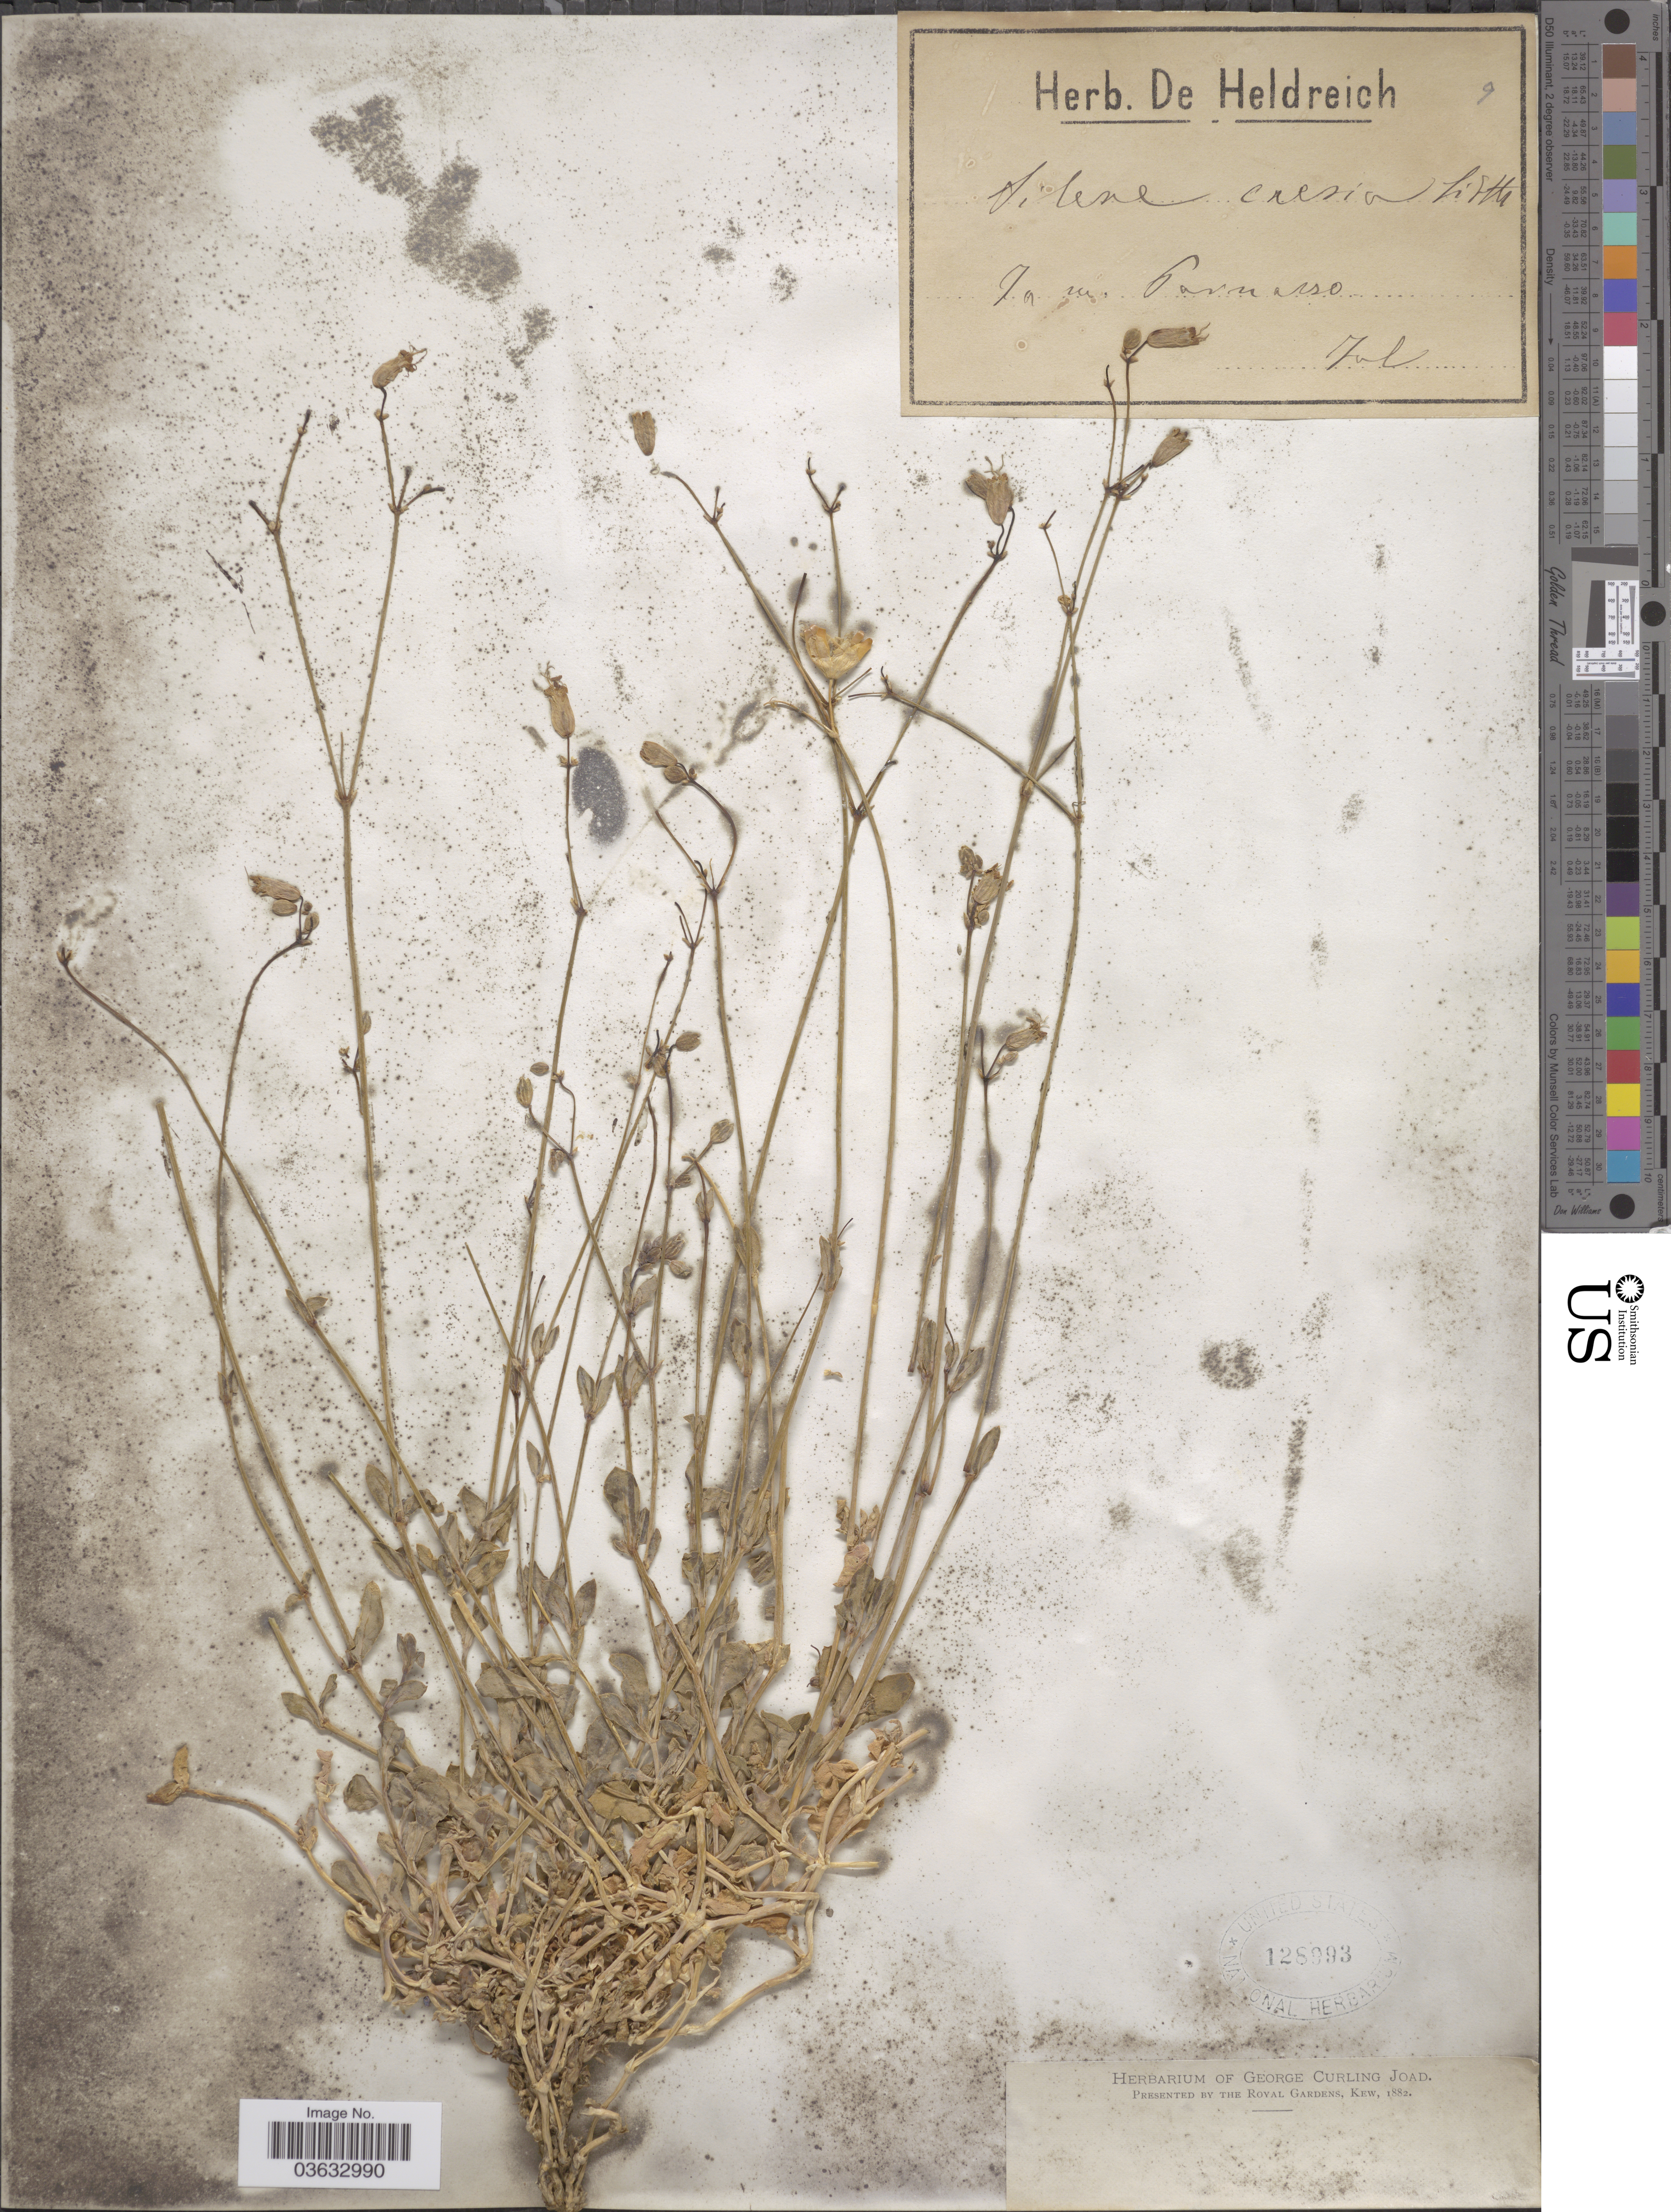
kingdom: Plantae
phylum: Tracheophyta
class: Magnoliopsida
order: Caryophyllales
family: Caryophyllaceae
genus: Silene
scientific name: Silene caesia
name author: Sm.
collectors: ex herb. De Heldreich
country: Greece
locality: In ins. Parnasso.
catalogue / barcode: US 128993